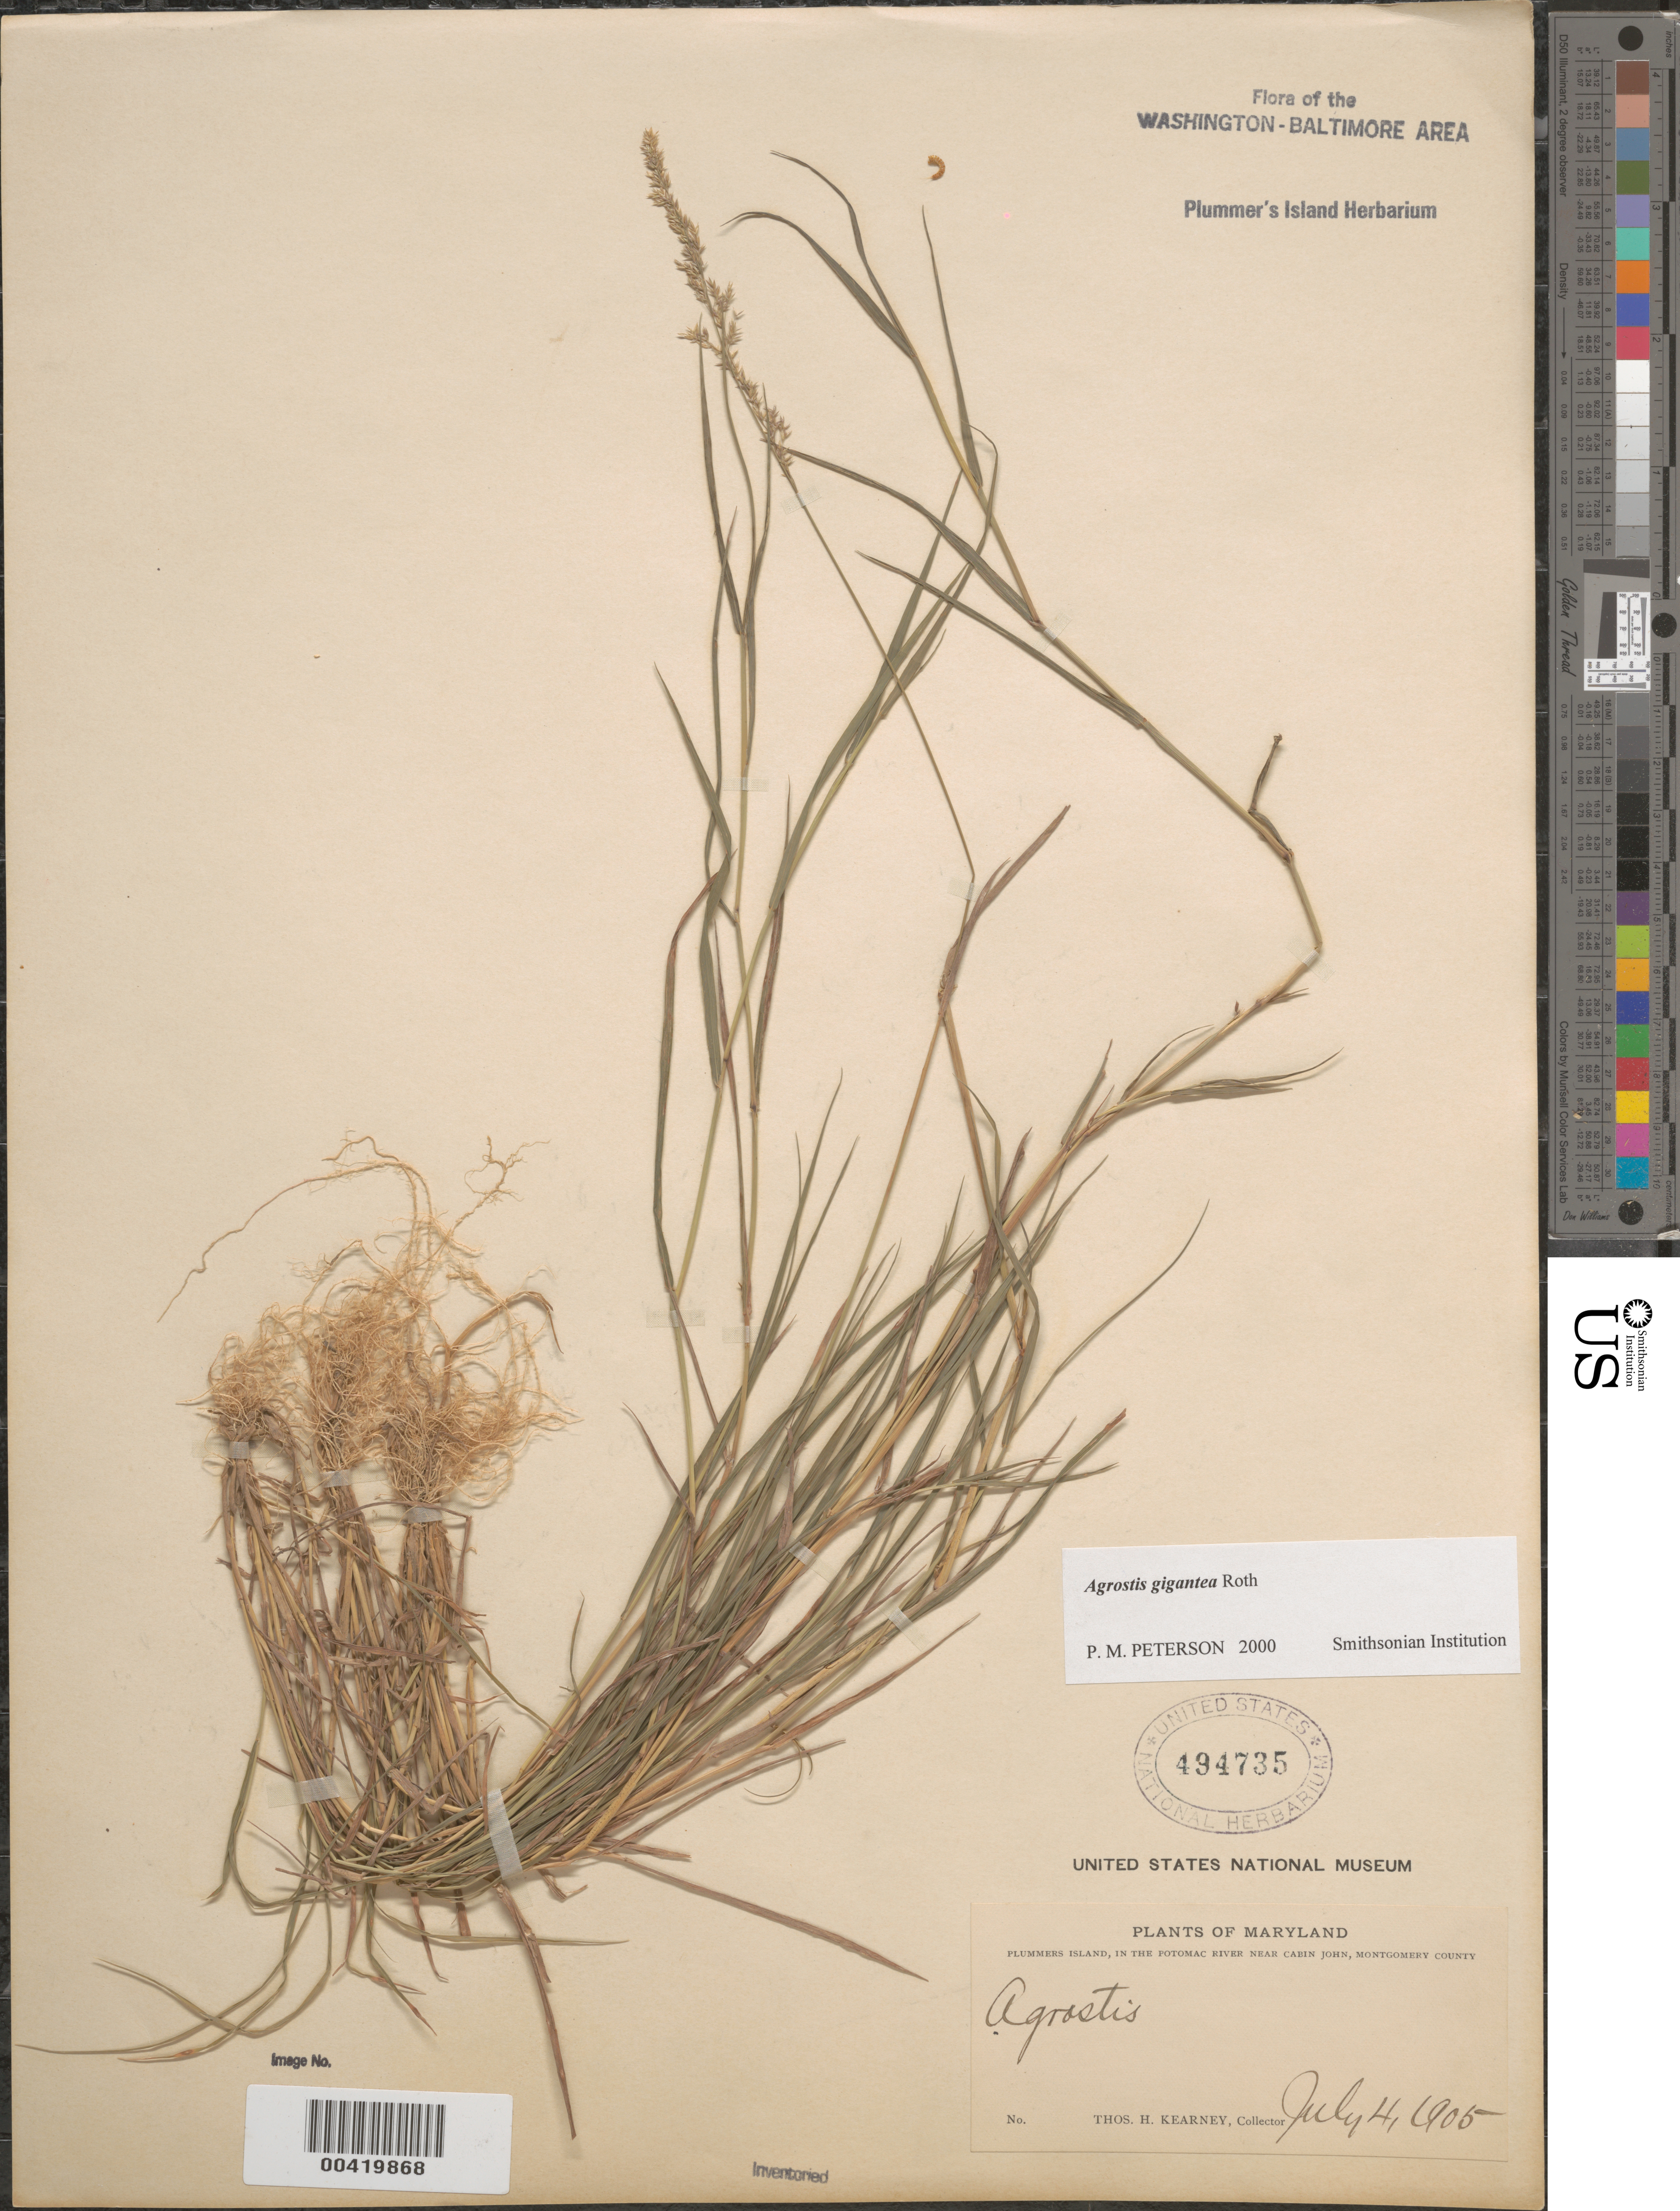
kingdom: Plantae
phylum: Tracheophyta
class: Liliopsida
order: Poales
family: Poaceae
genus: Agrostis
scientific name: Agrostis gigantea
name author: Roth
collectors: T. H. Kearney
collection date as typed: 04 Jul 1905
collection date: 1905-07-04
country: United States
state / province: Maryland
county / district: Montgomery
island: Plummers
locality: Plummer's Island Plummers Island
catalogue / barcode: US 494735